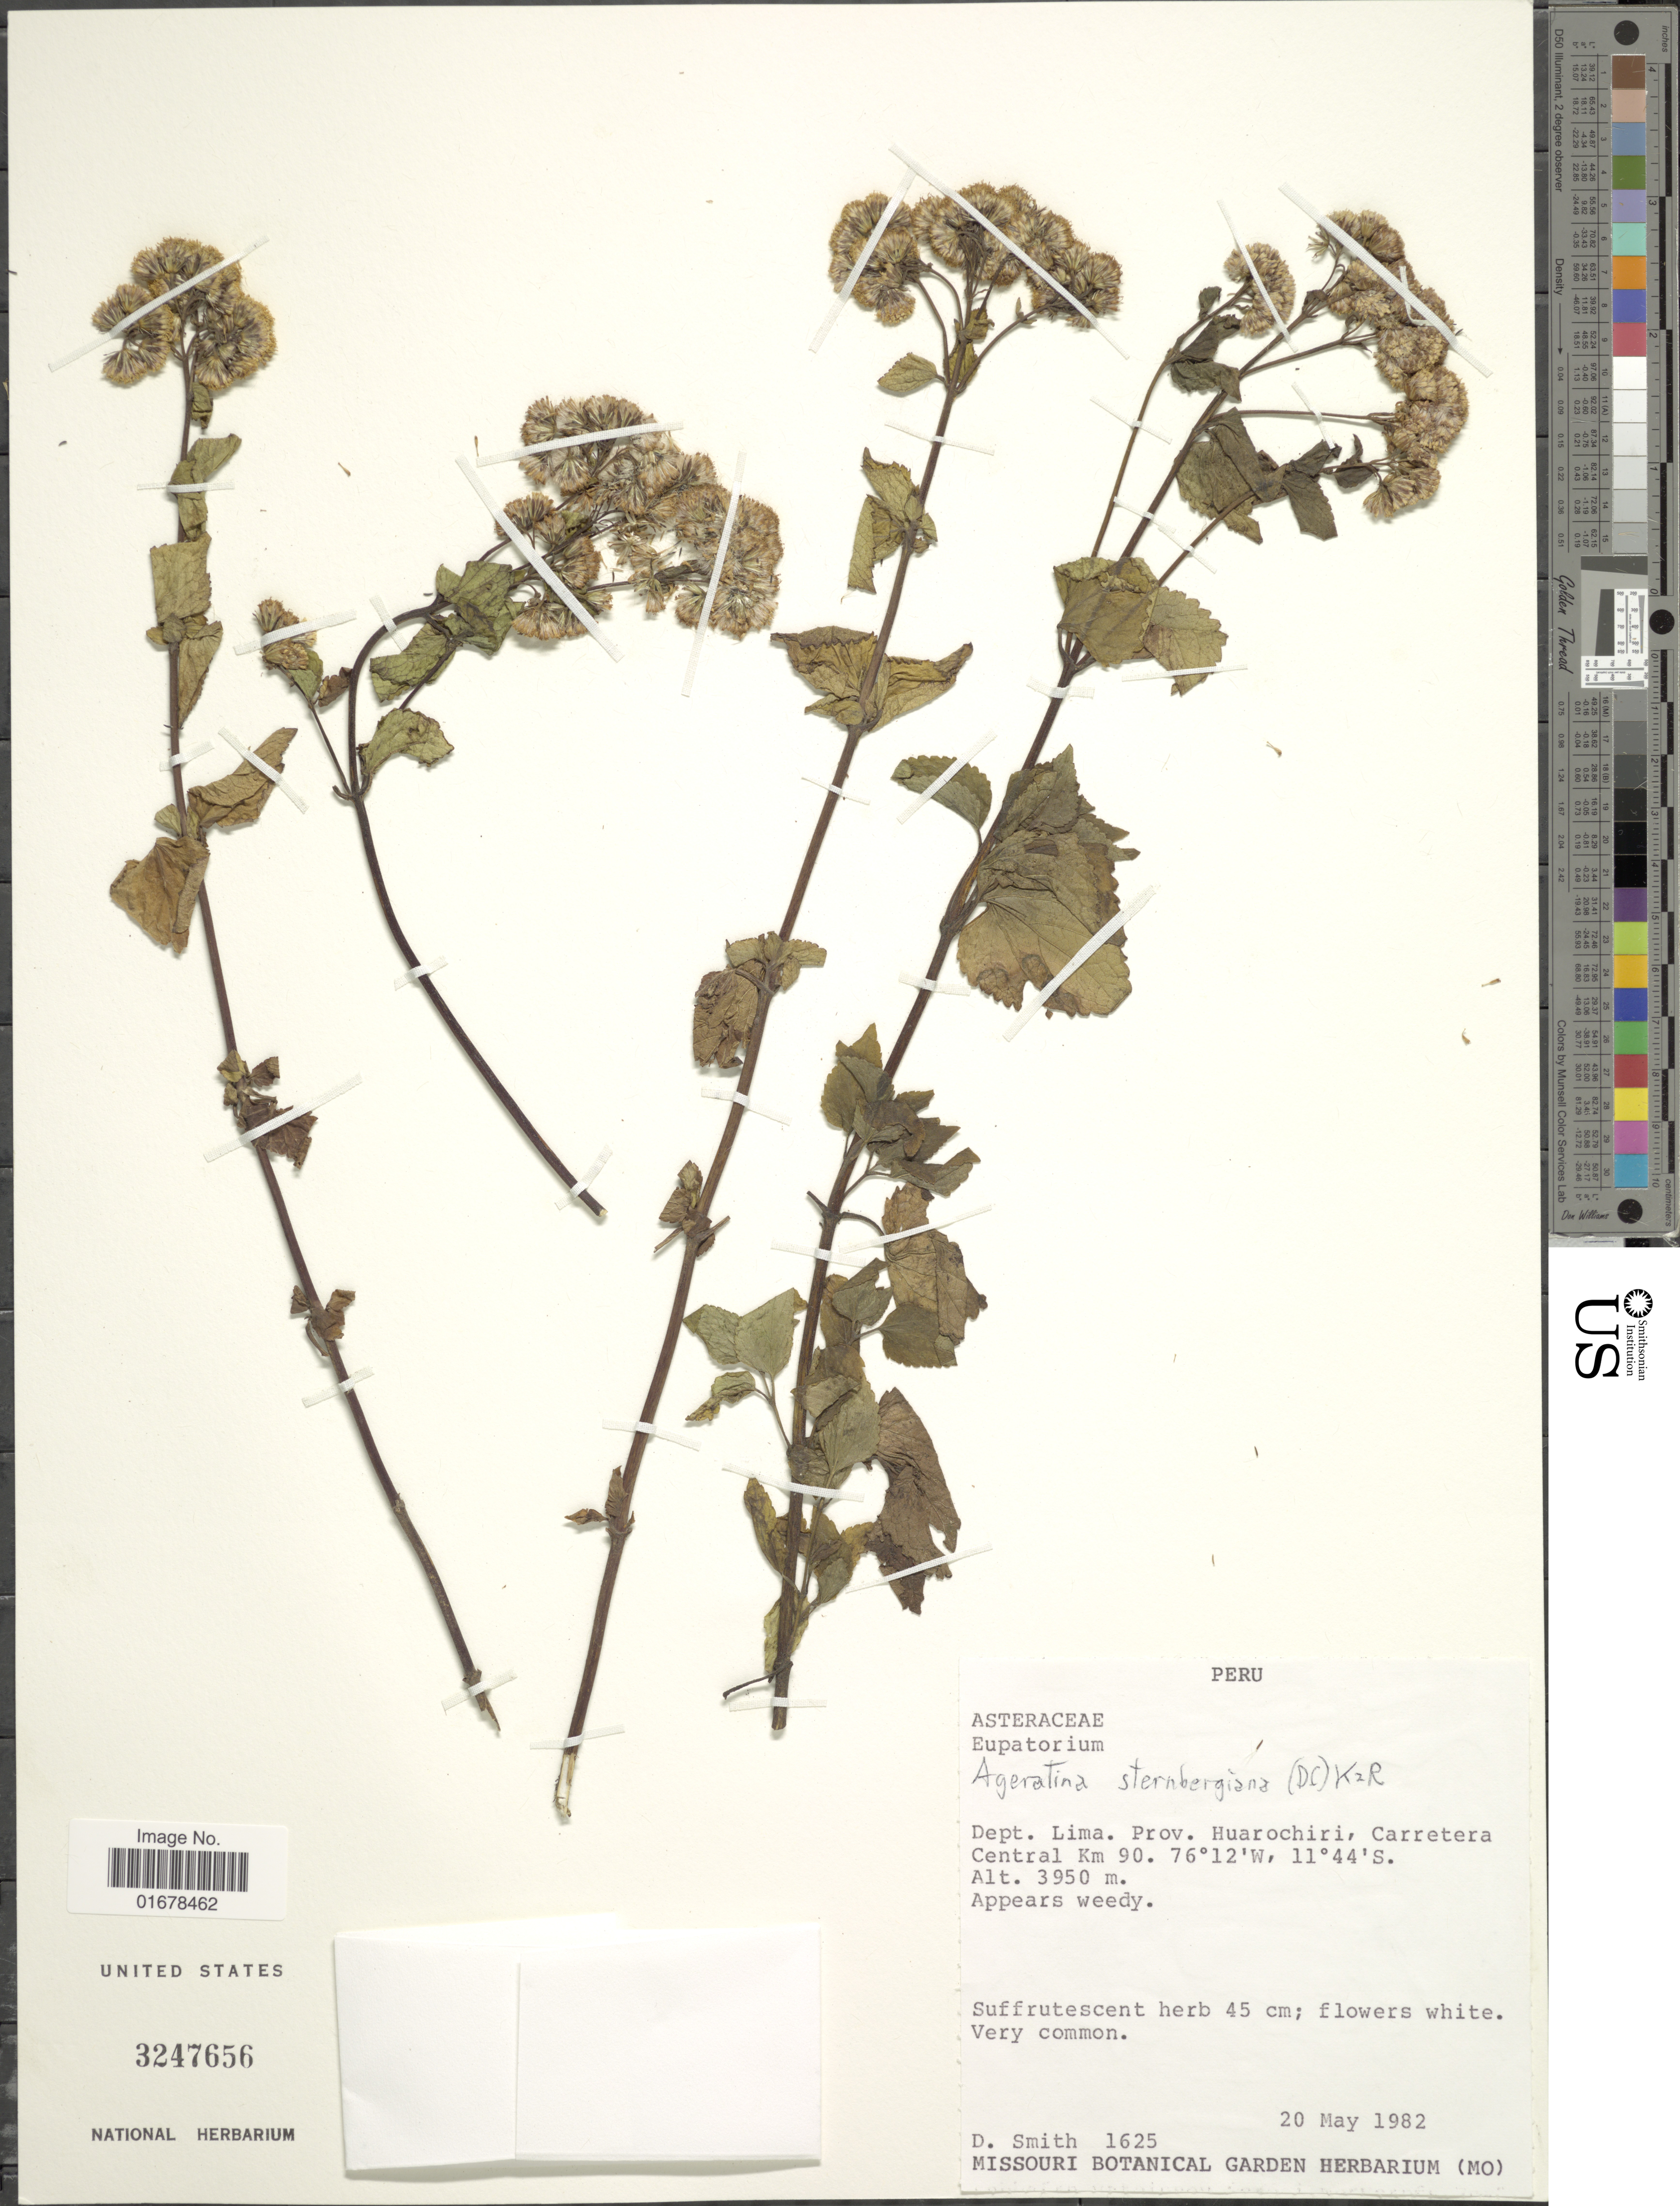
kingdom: Plantae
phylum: Tracheophyta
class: Magnoliopsida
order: Asterales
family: Asteraceae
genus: Ageratina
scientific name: Ageratina sternbergiana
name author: (DC.) R.M. King & H. Rob.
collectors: D. Smith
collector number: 1625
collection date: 1982-05-20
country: Peru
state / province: Lima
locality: Dept. Lima, Prov. Huarochiri, Carretera Central Km 90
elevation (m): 3950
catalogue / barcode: US 3247656